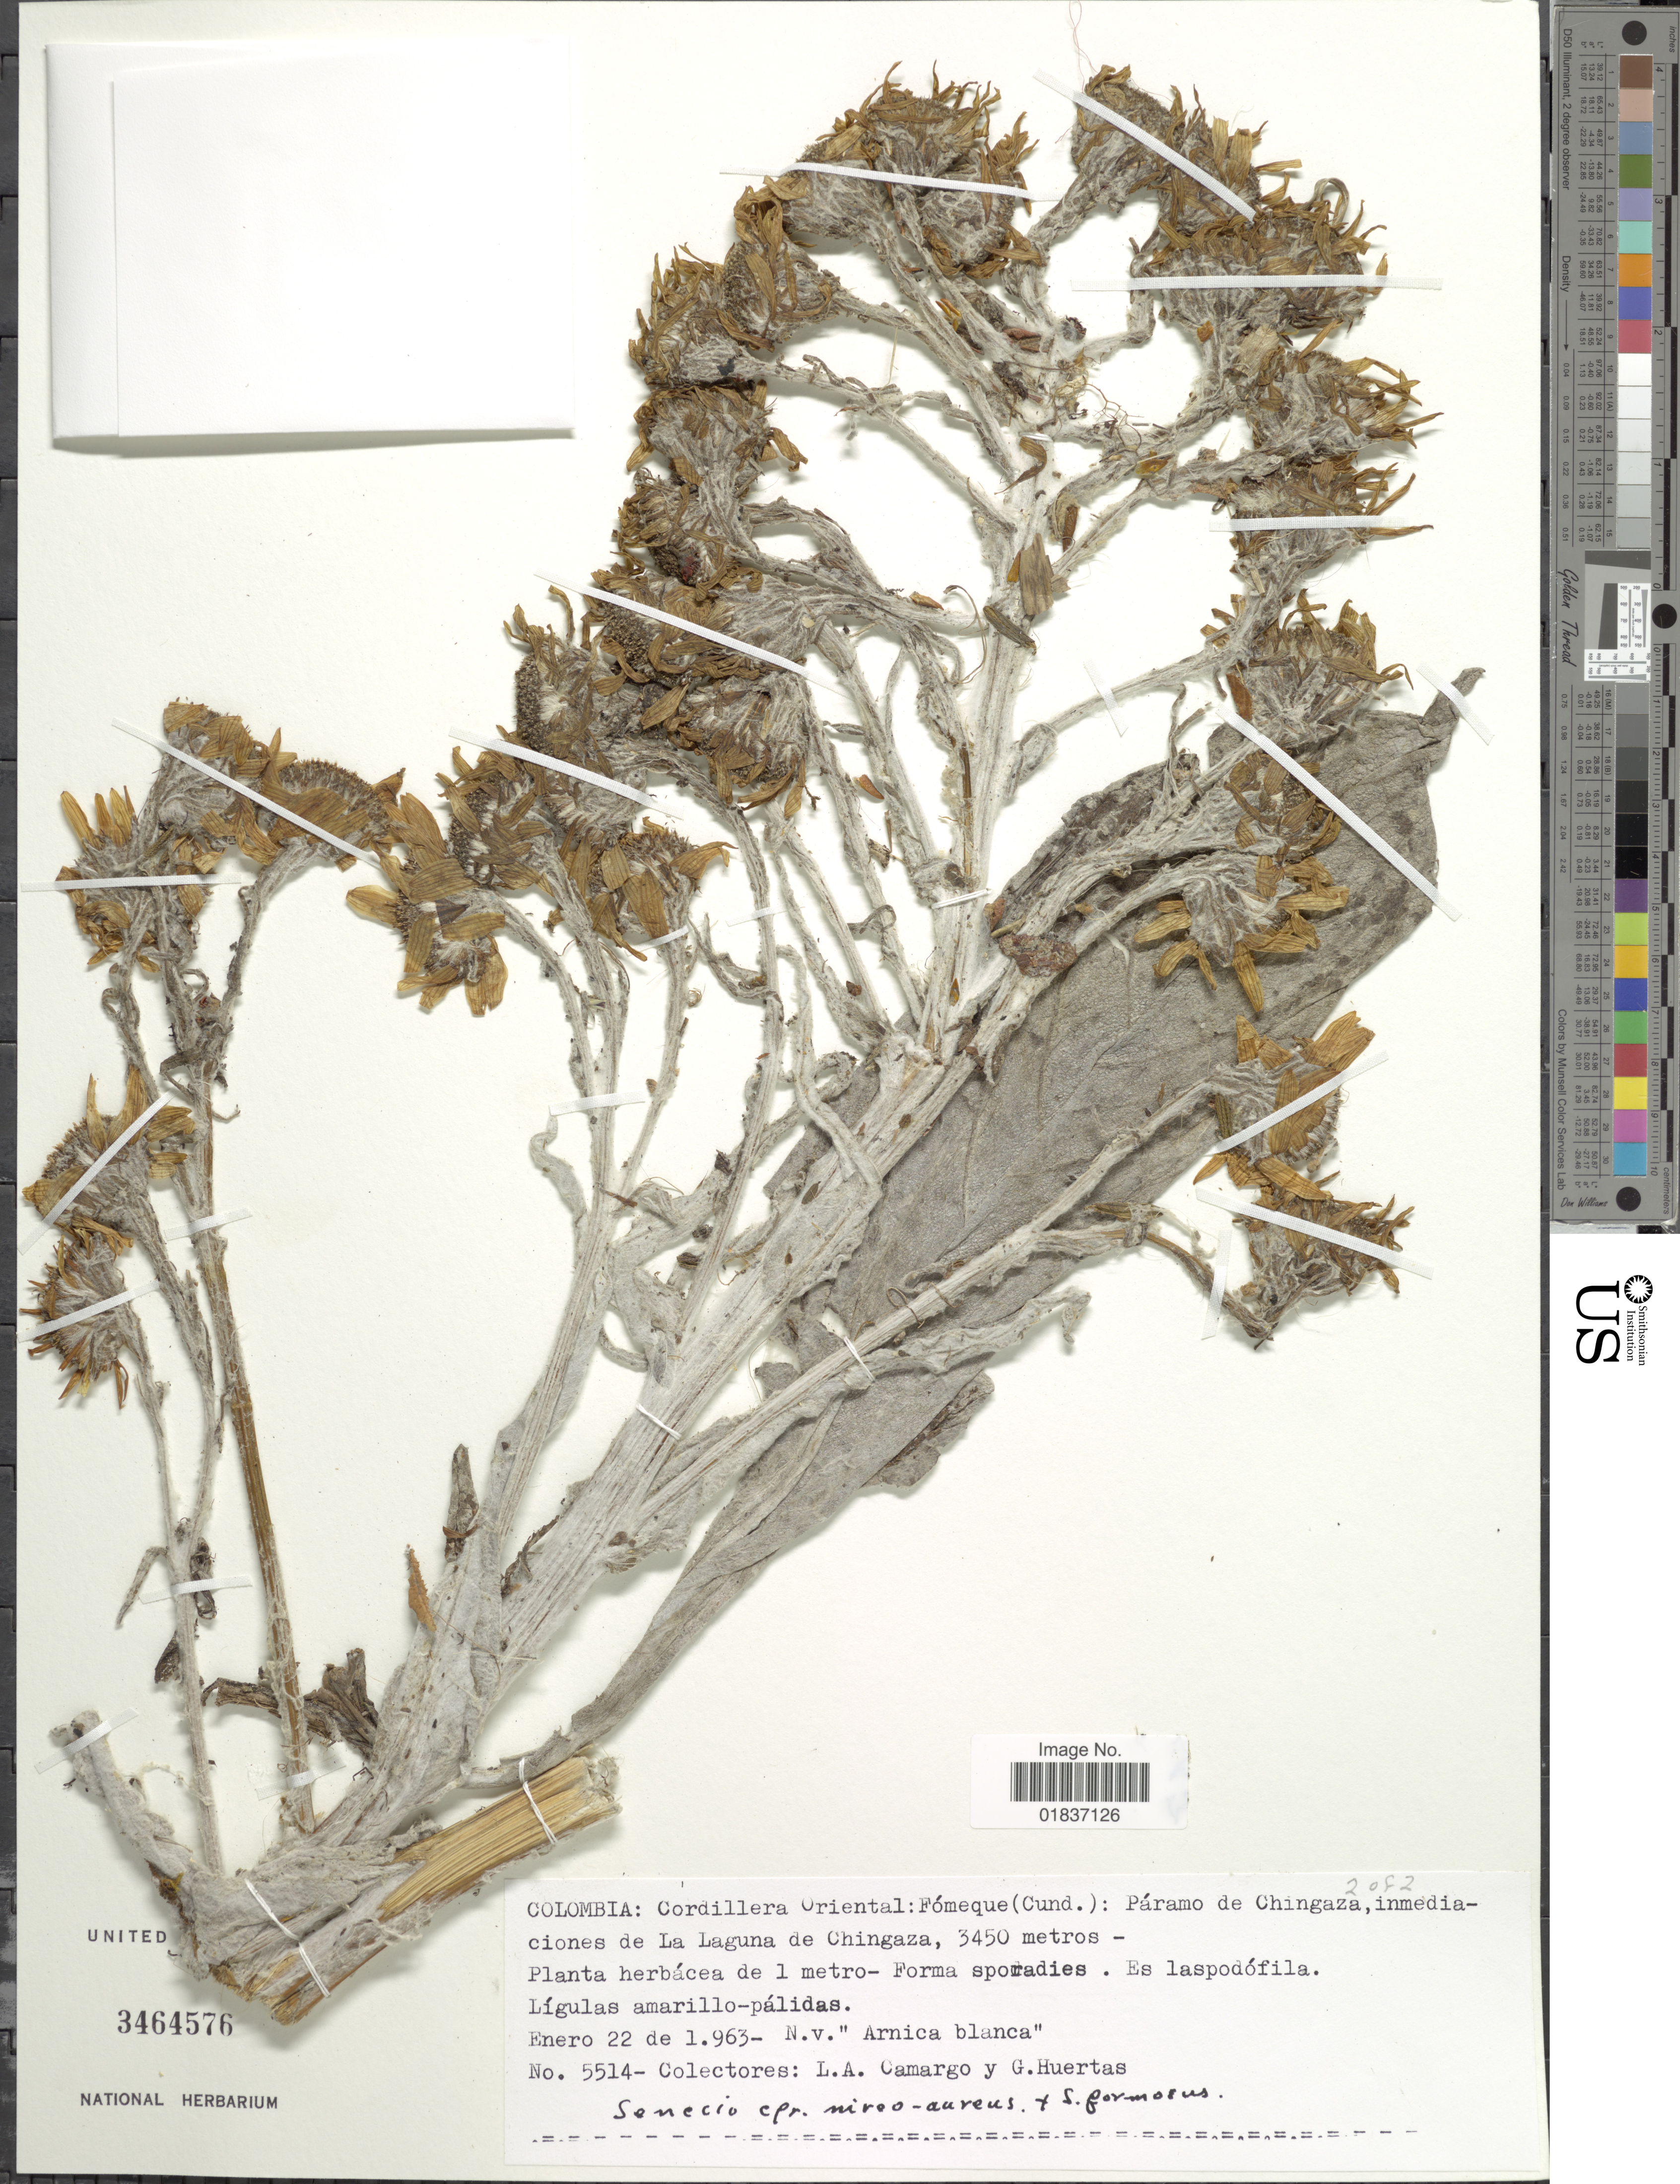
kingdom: Plantae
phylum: Tracheophyta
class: Magnoliopsida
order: Asterales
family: Asteraceae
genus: Senecio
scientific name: Senecio niveo-aureus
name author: Cuatrec.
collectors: L. A. Camargo & G. Huertas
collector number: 5514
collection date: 1963-01-22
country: Colombia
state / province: Cundinamarca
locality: Cordillera Oriental: Fomeque (Cund.): Paramo de Chingaza, inmediacones de La Laguna de Chingaza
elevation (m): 3450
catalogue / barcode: US 3464576